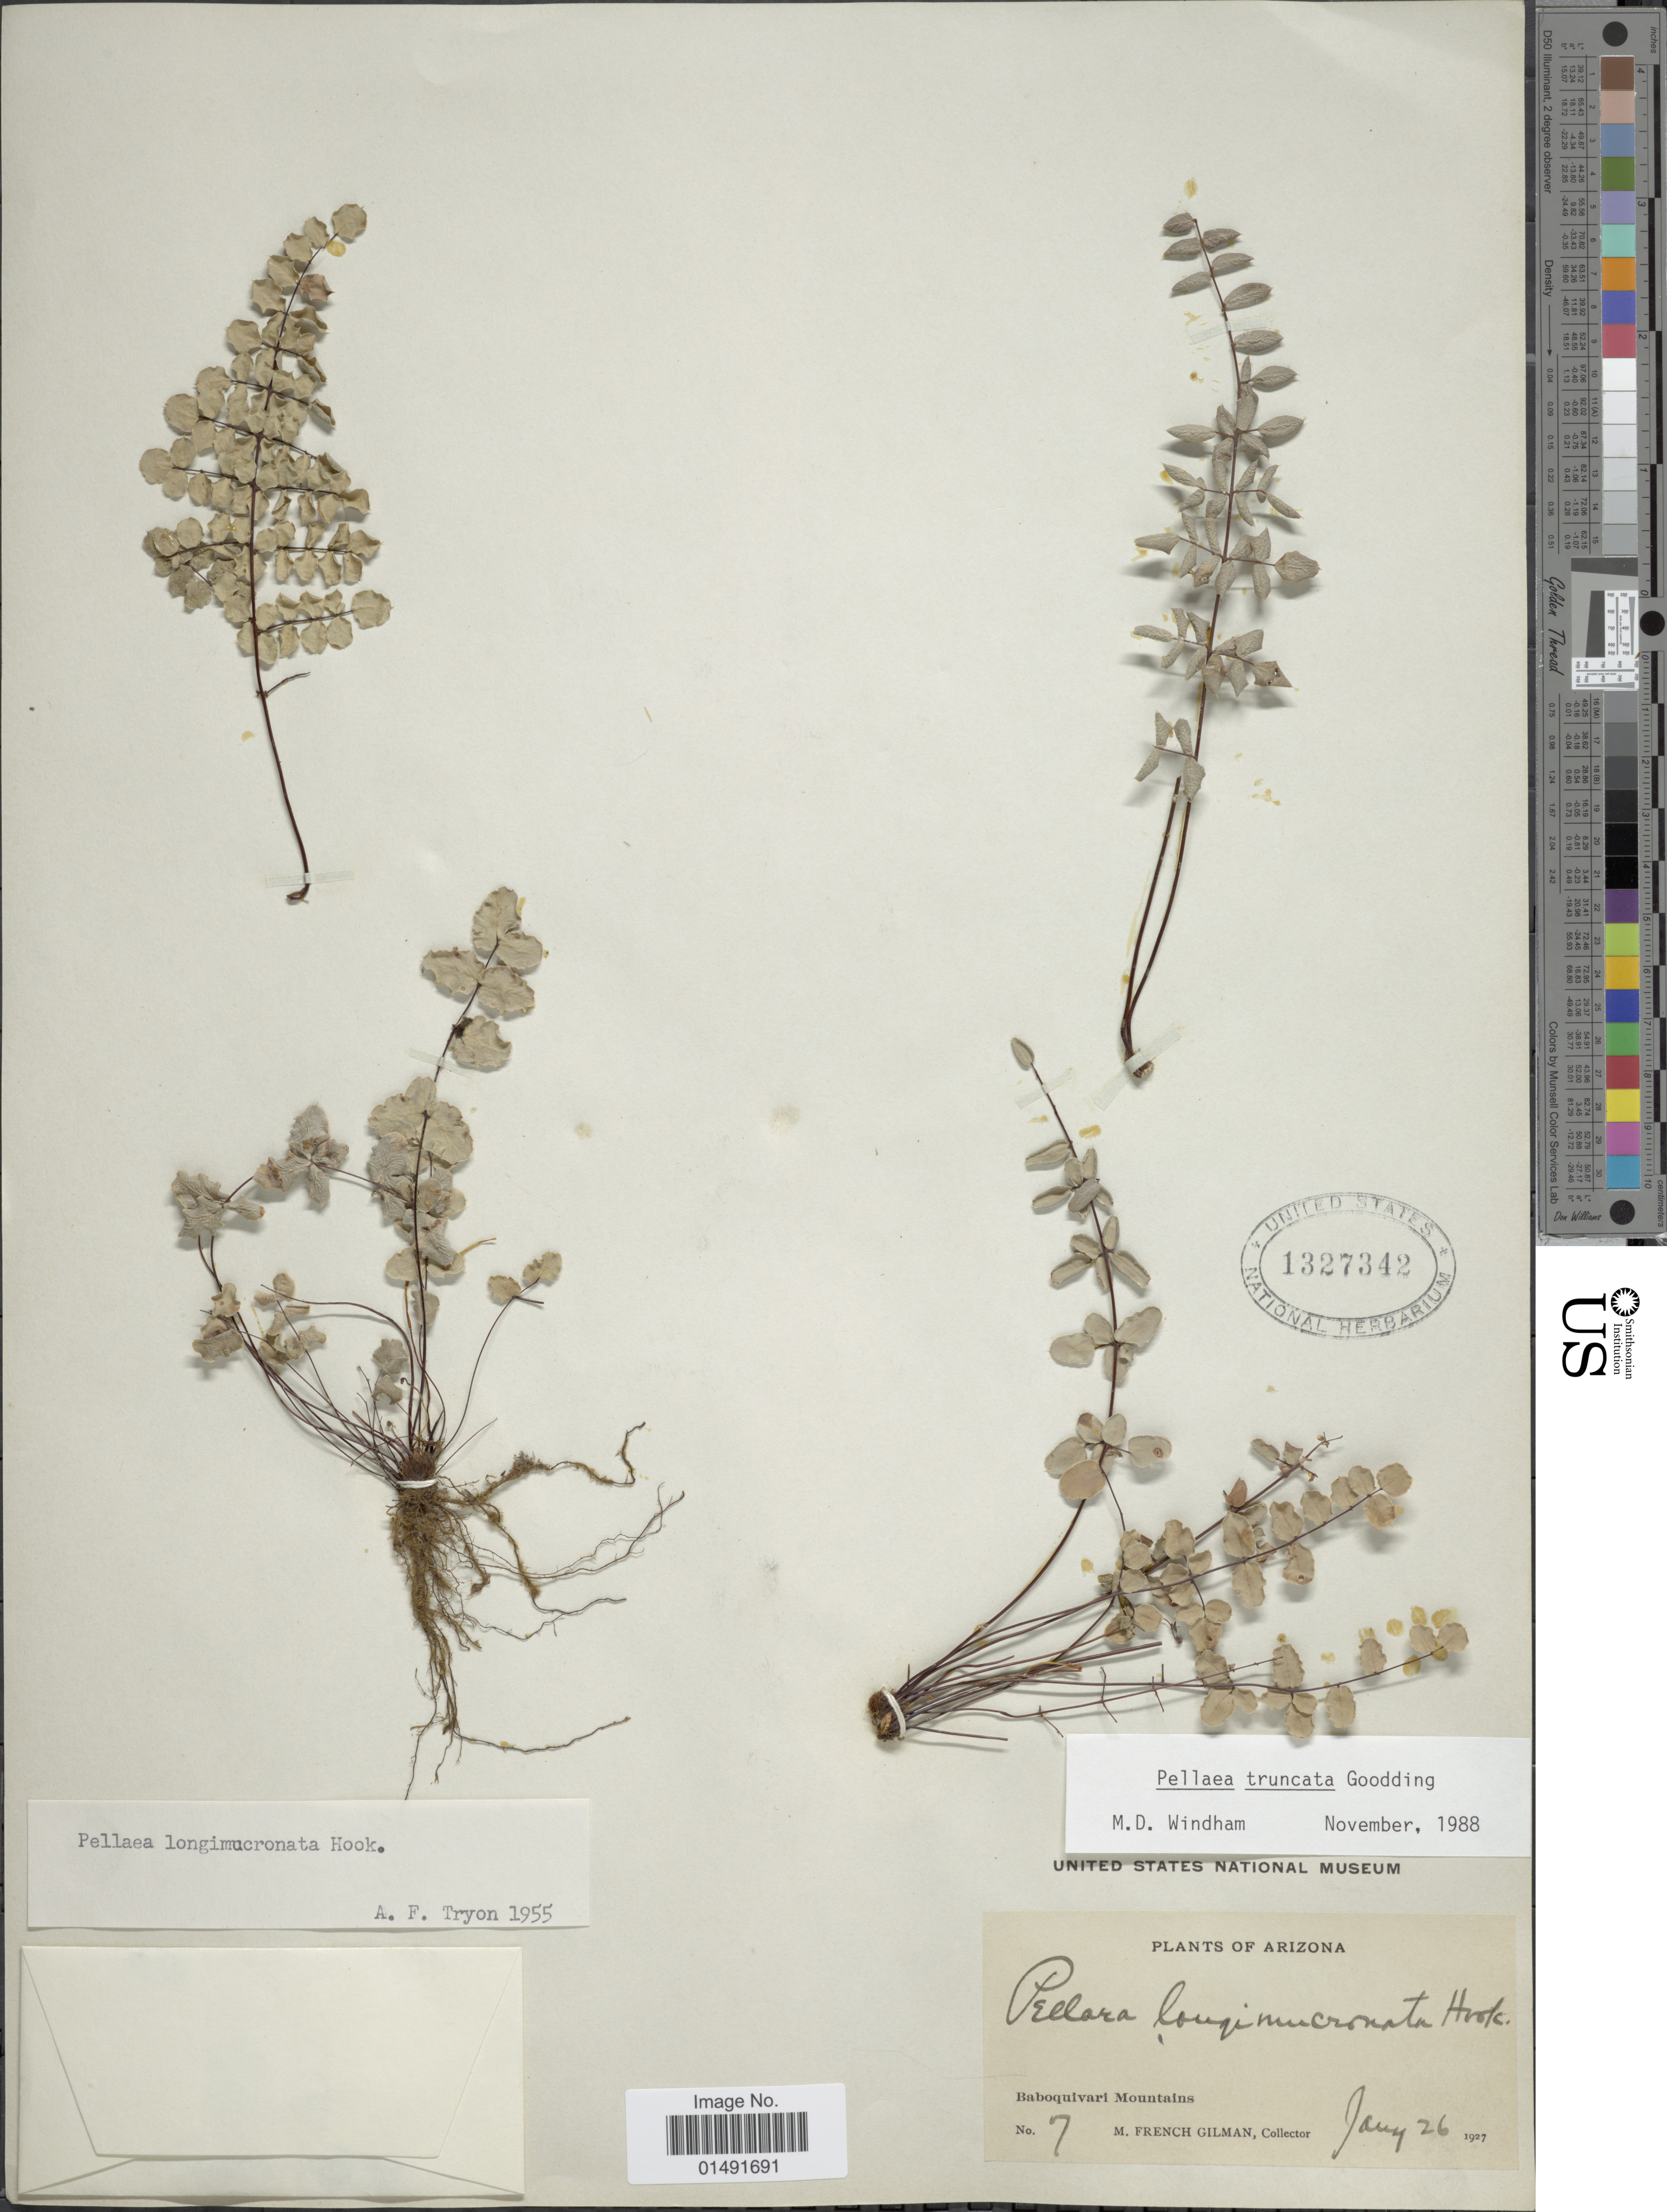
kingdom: Plantae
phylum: Tracheophyta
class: Polypodiopsida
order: Polypodiales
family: Pteridaceae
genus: Pellaea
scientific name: Pellaea truncata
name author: Goodd.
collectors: M. F. Gilman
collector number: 7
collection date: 1927-06-26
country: United States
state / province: Arizona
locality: Baboquivari Mountains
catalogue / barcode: US 1327342